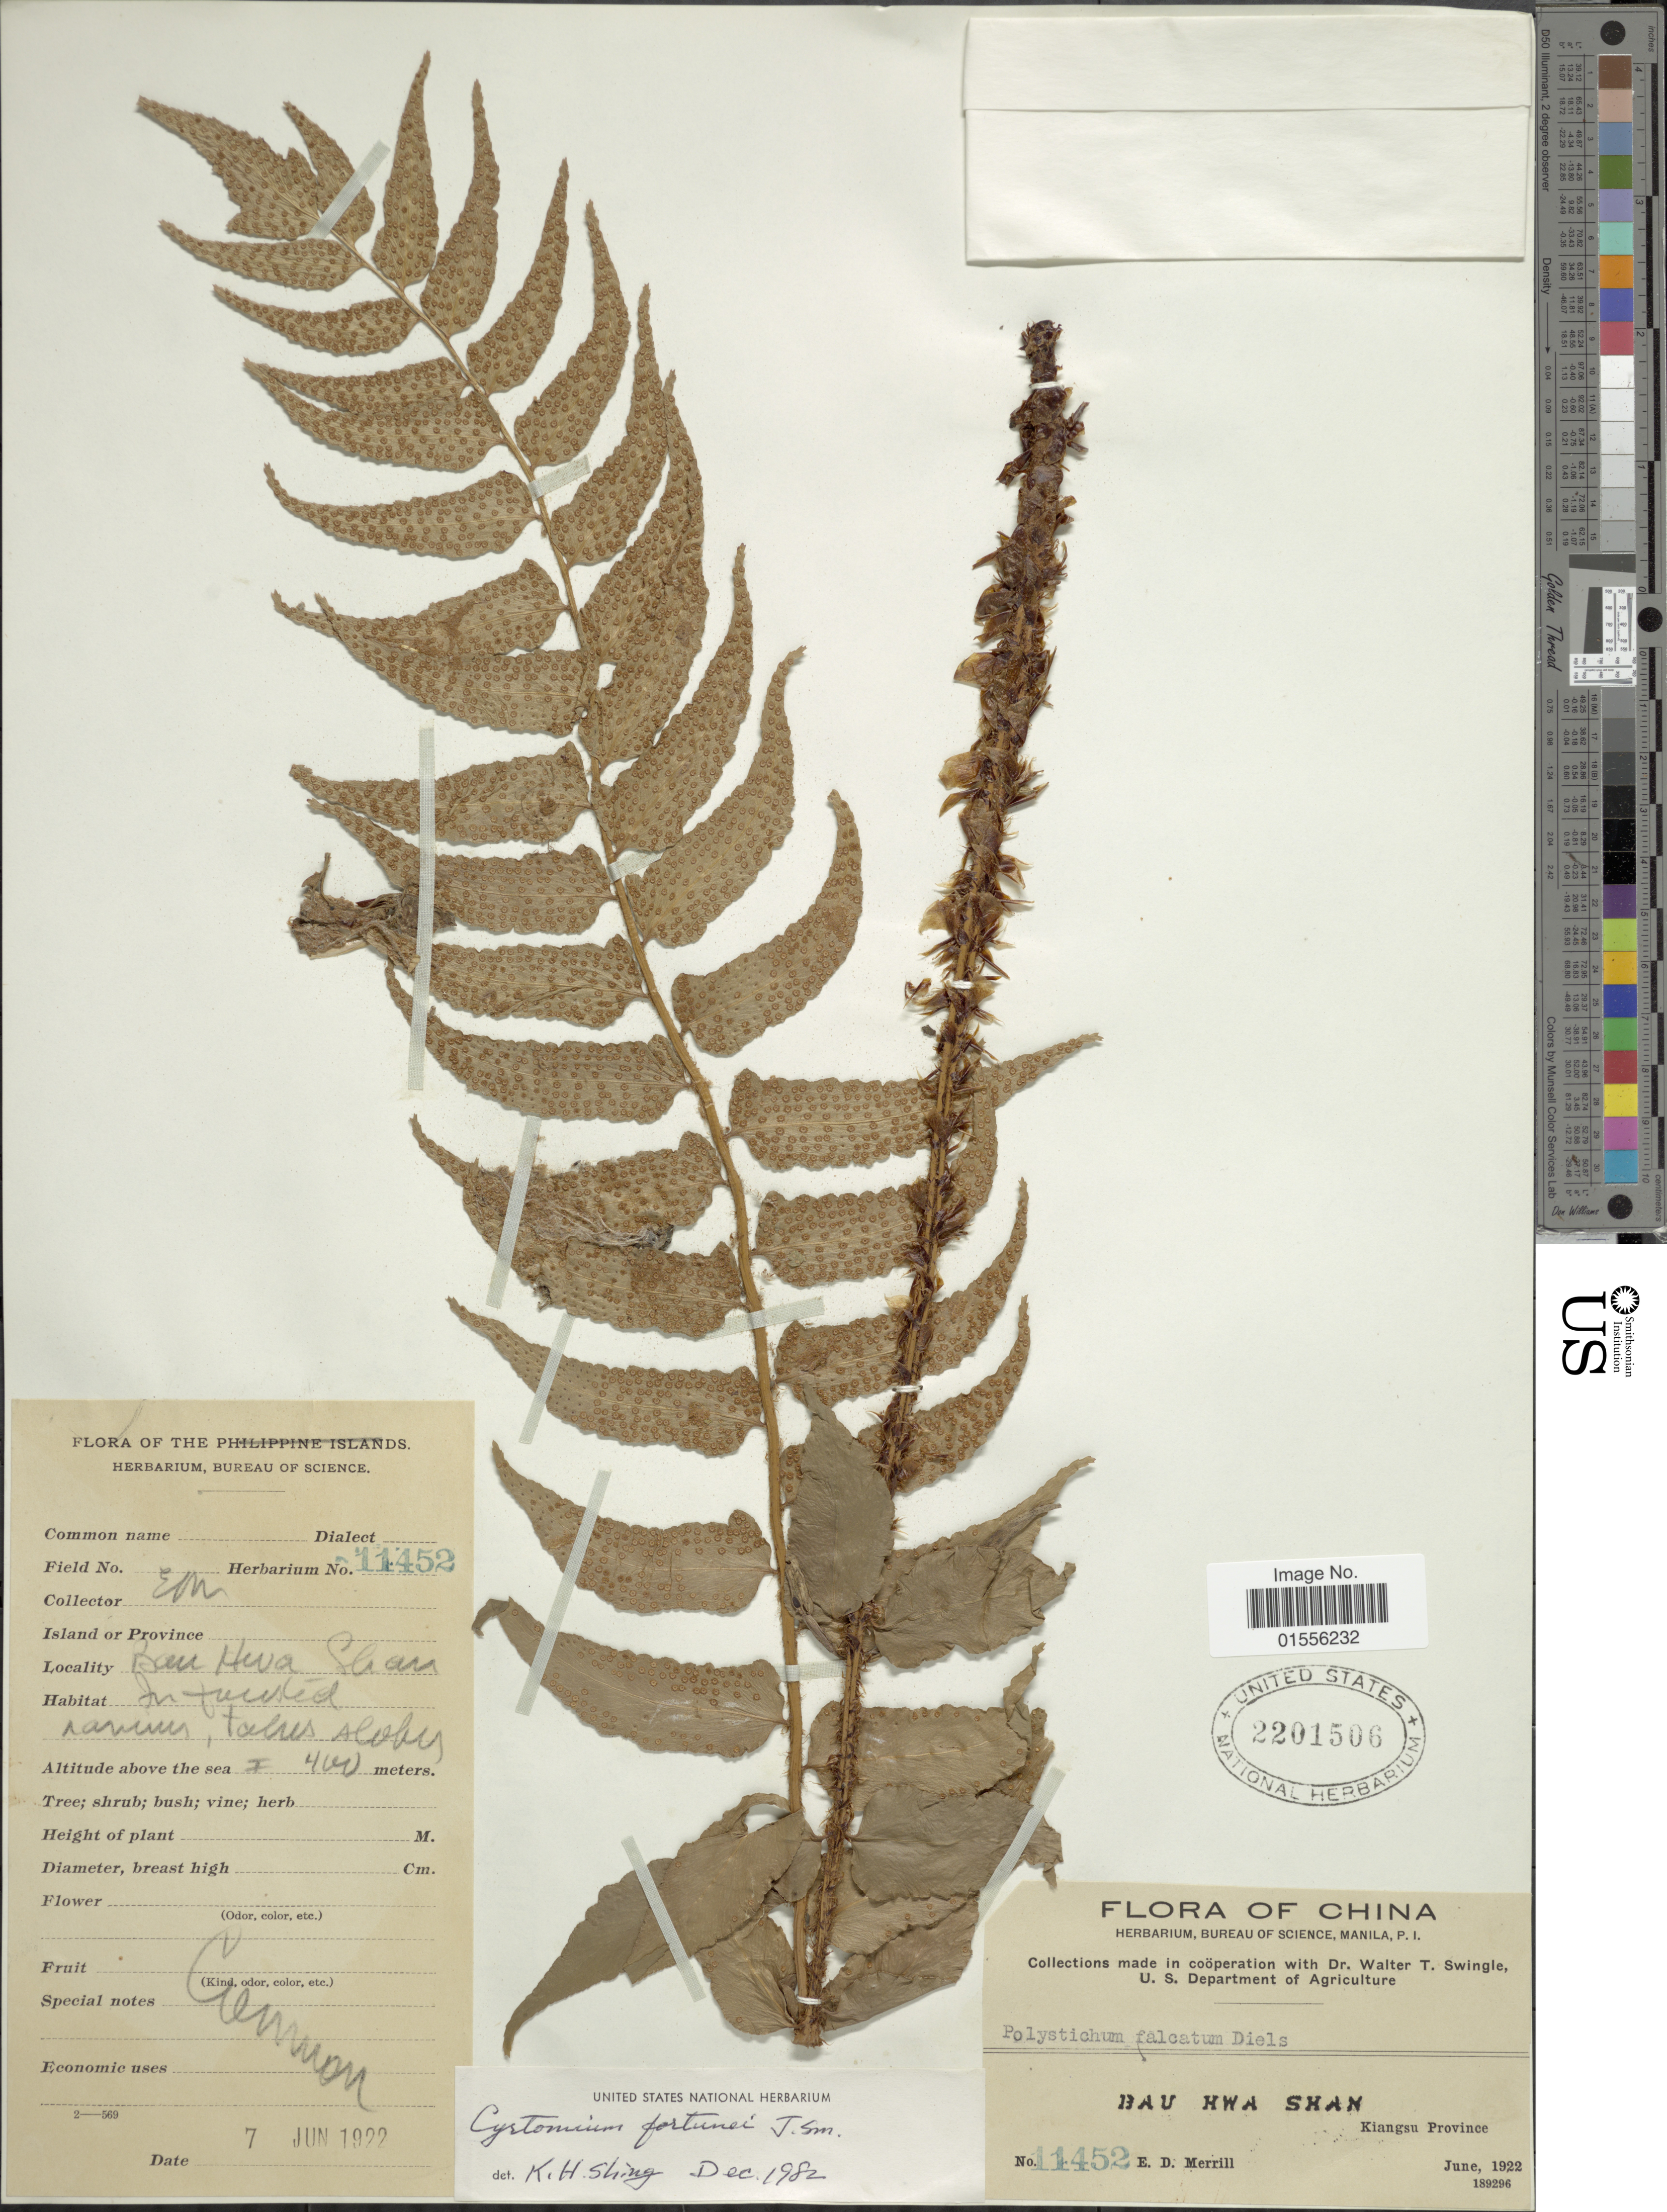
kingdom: Plantae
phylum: Tracheophyta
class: Polypodiopsida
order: Polypodiales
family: Dryopteridaceae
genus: Cyrtomium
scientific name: Cyrtomium fortunei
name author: J. Sm.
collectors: E. D. Merrill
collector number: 11452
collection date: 1922-06-07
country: China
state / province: Jiangsu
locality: Bau Hwa Shan, Kiangsu Province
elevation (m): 400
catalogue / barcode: US 2201506